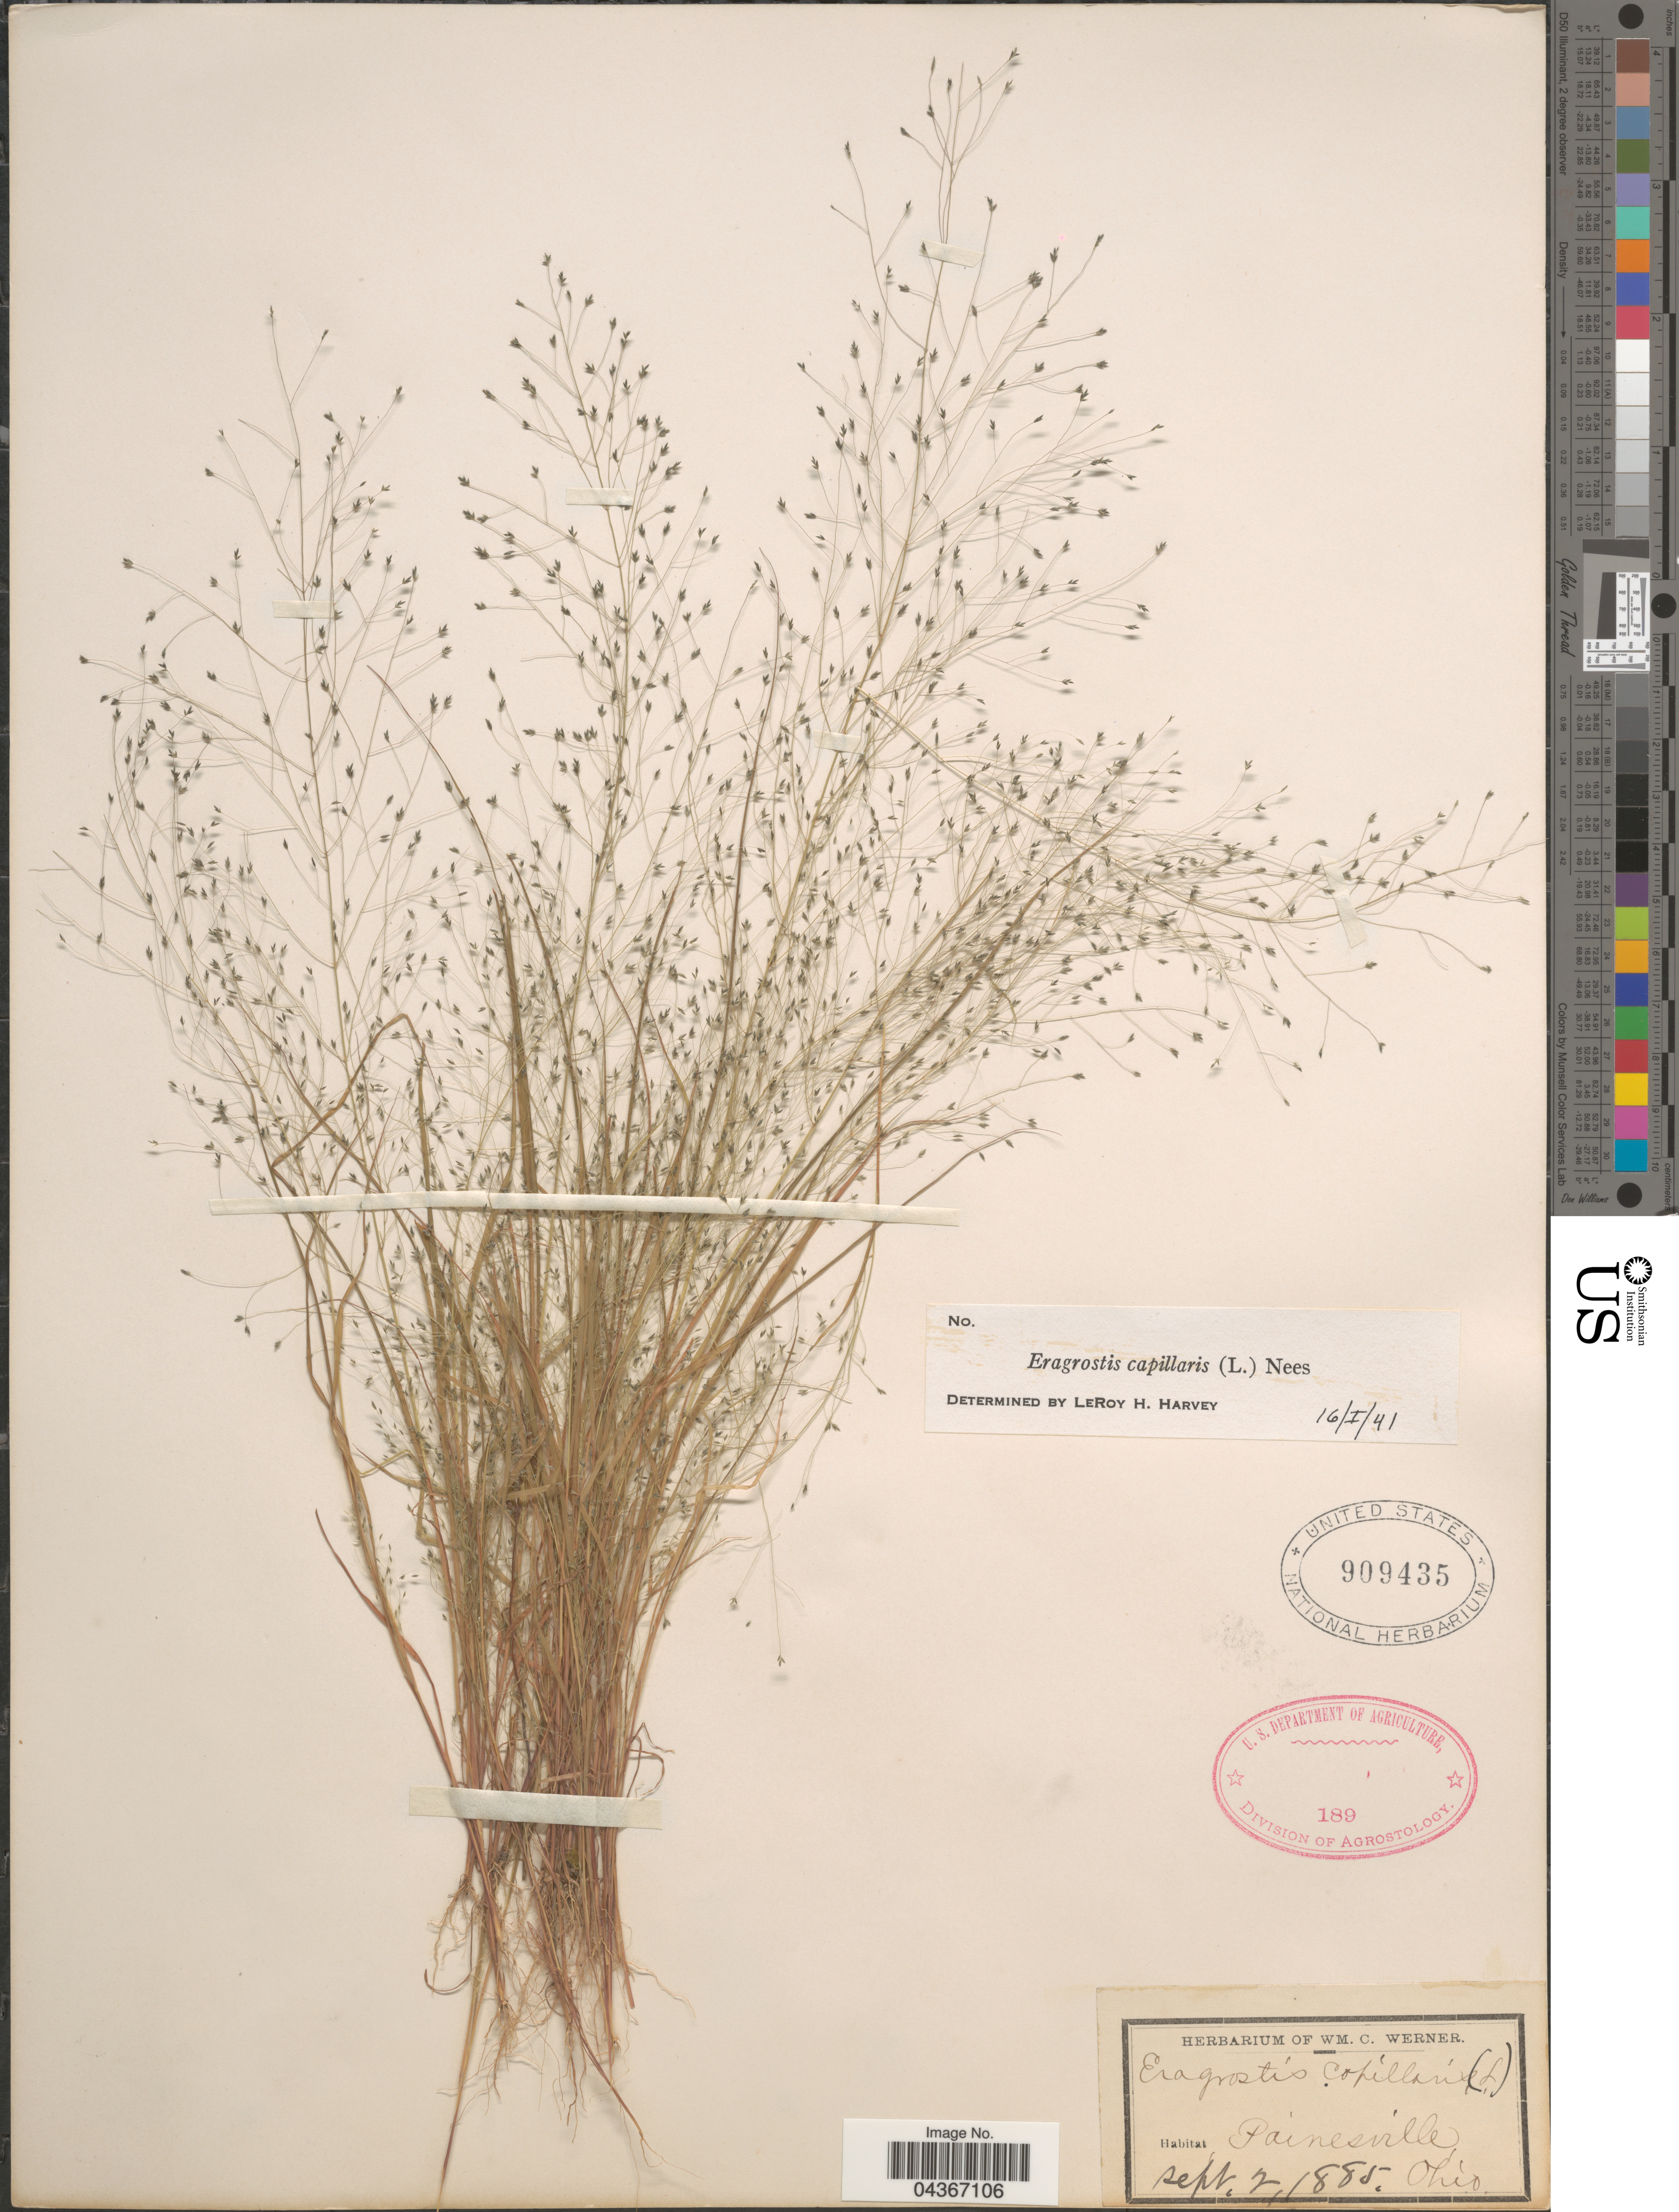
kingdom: Plantae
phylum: Tracheophyta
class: Liliopsida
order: Poales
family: Poaceae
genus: Eragrostis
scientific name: Eragrostis capillaris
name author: (L.) Nees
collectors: ex herb. Wm. C. Werner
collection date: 1885-09-02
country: United States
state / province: Ohio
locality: Painesville.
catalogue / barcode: US 909435